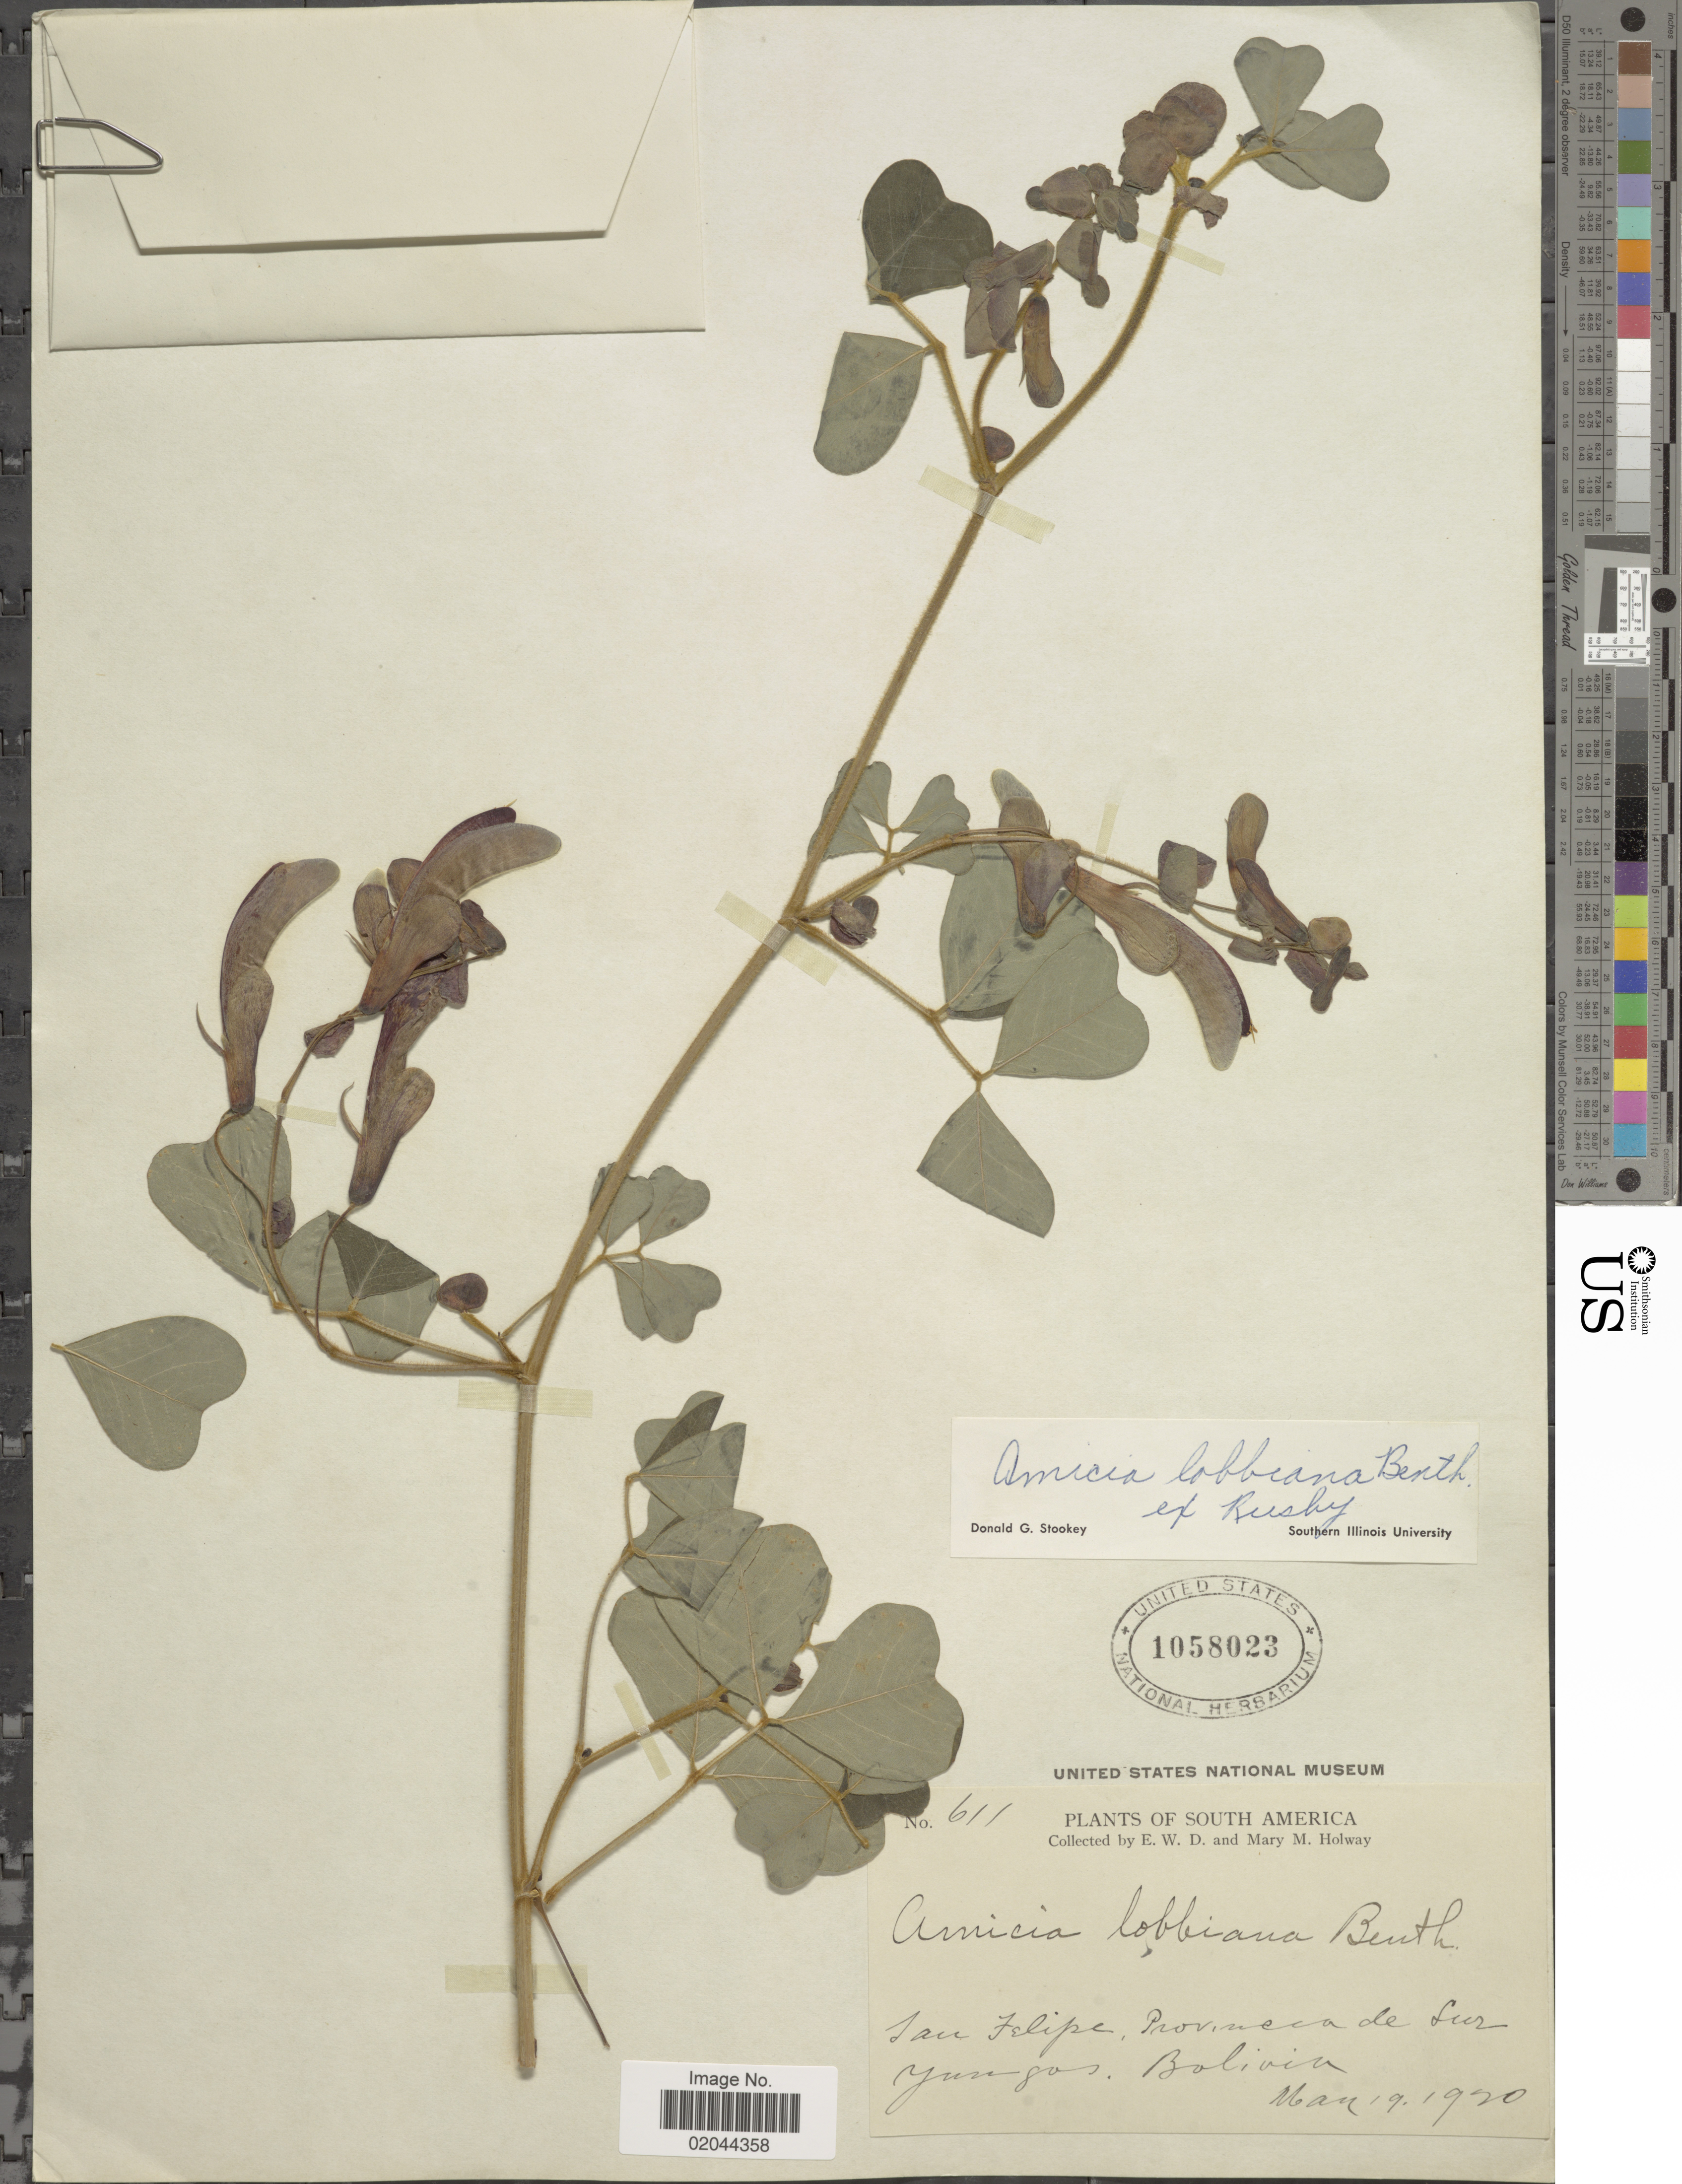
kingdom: Plantae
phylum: Tracheophyta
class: Magnoliopsida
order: Fabales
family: Fabaceae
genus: Amicia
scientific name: Amicia lobbiana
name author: Benth. ex Rusby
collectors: E. W. D. Holway & M. M. Holway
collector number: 611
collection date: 1920-05-19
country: Bolivia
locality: San Felipe, Provincia de Sur Yungos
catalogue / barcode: US 1058023